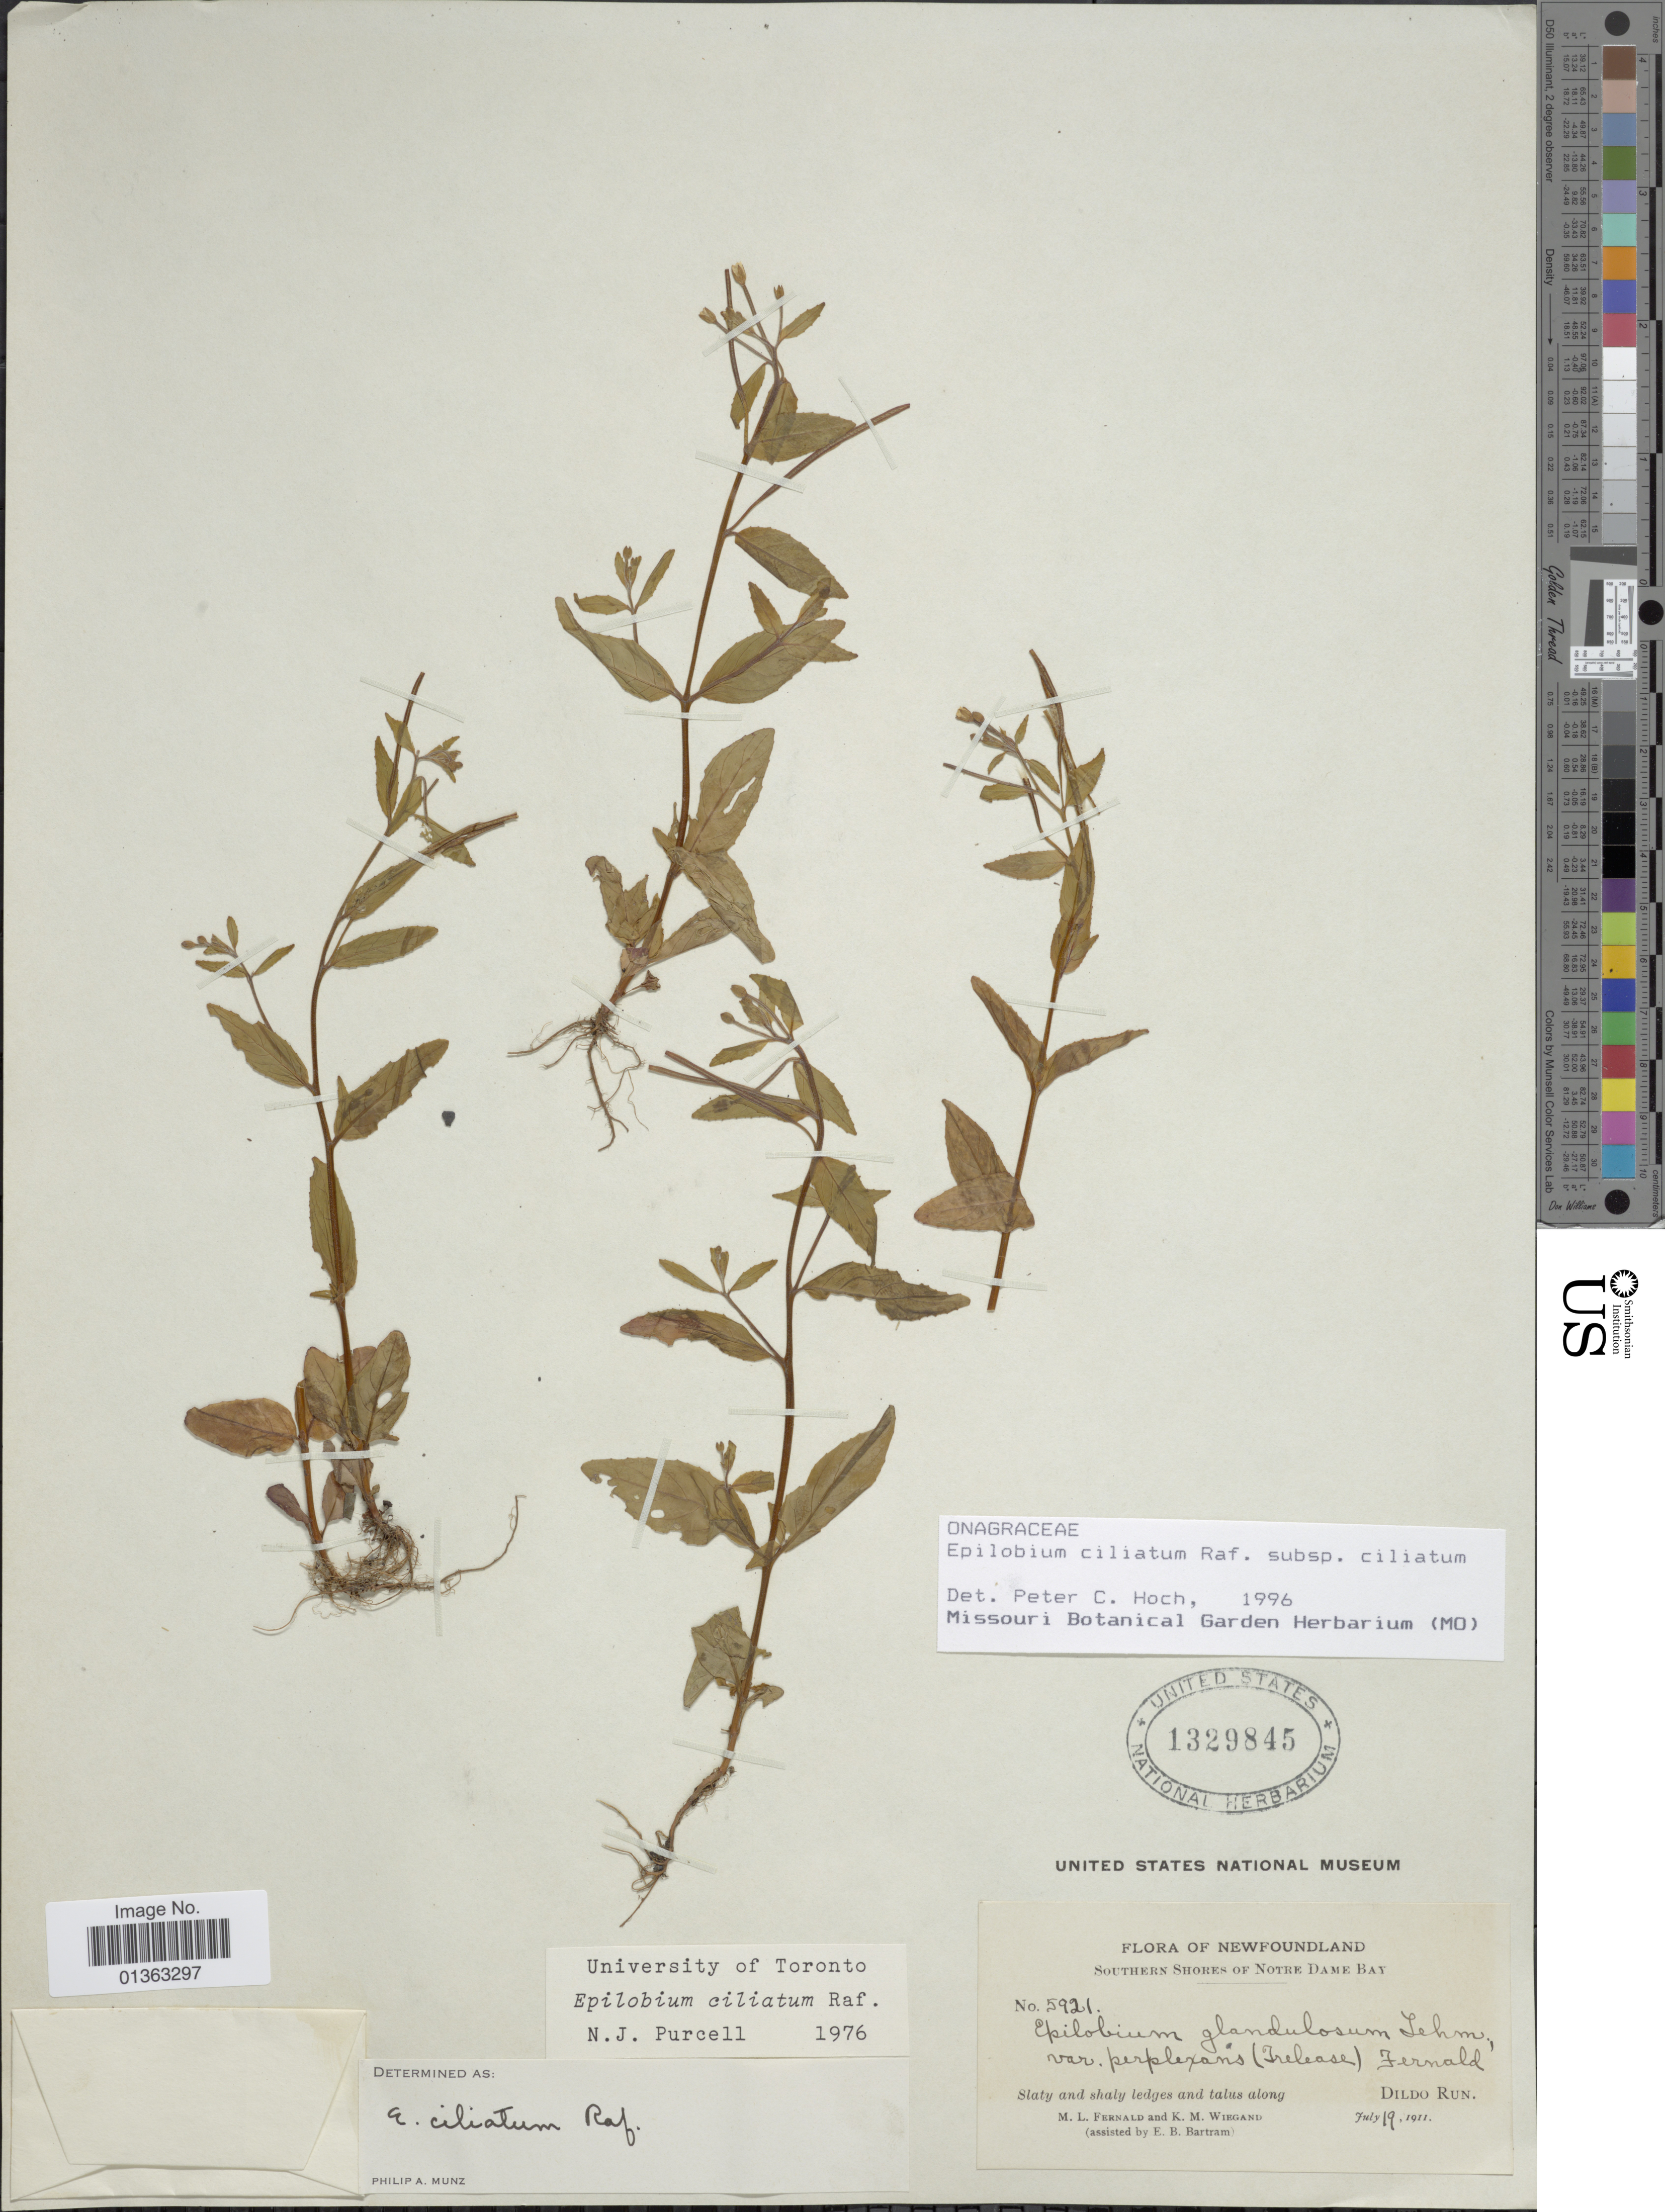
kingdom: Plantae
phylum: Tracheophyta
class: Magnoliopsida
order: Myrtales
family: Onagraceae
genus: Epilobium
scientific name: Epilobium ciliatum subsp. ciliatum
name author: Raf.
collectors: M. L. Fernald, K. M. Wiegand & E. B. Bartram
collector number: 5921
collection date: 1911-07-19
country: Canada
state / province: Newfoundland and Labrador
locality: Southern Shores of Notre Dame Bay. Dildo Run.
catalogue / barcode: US 1329845